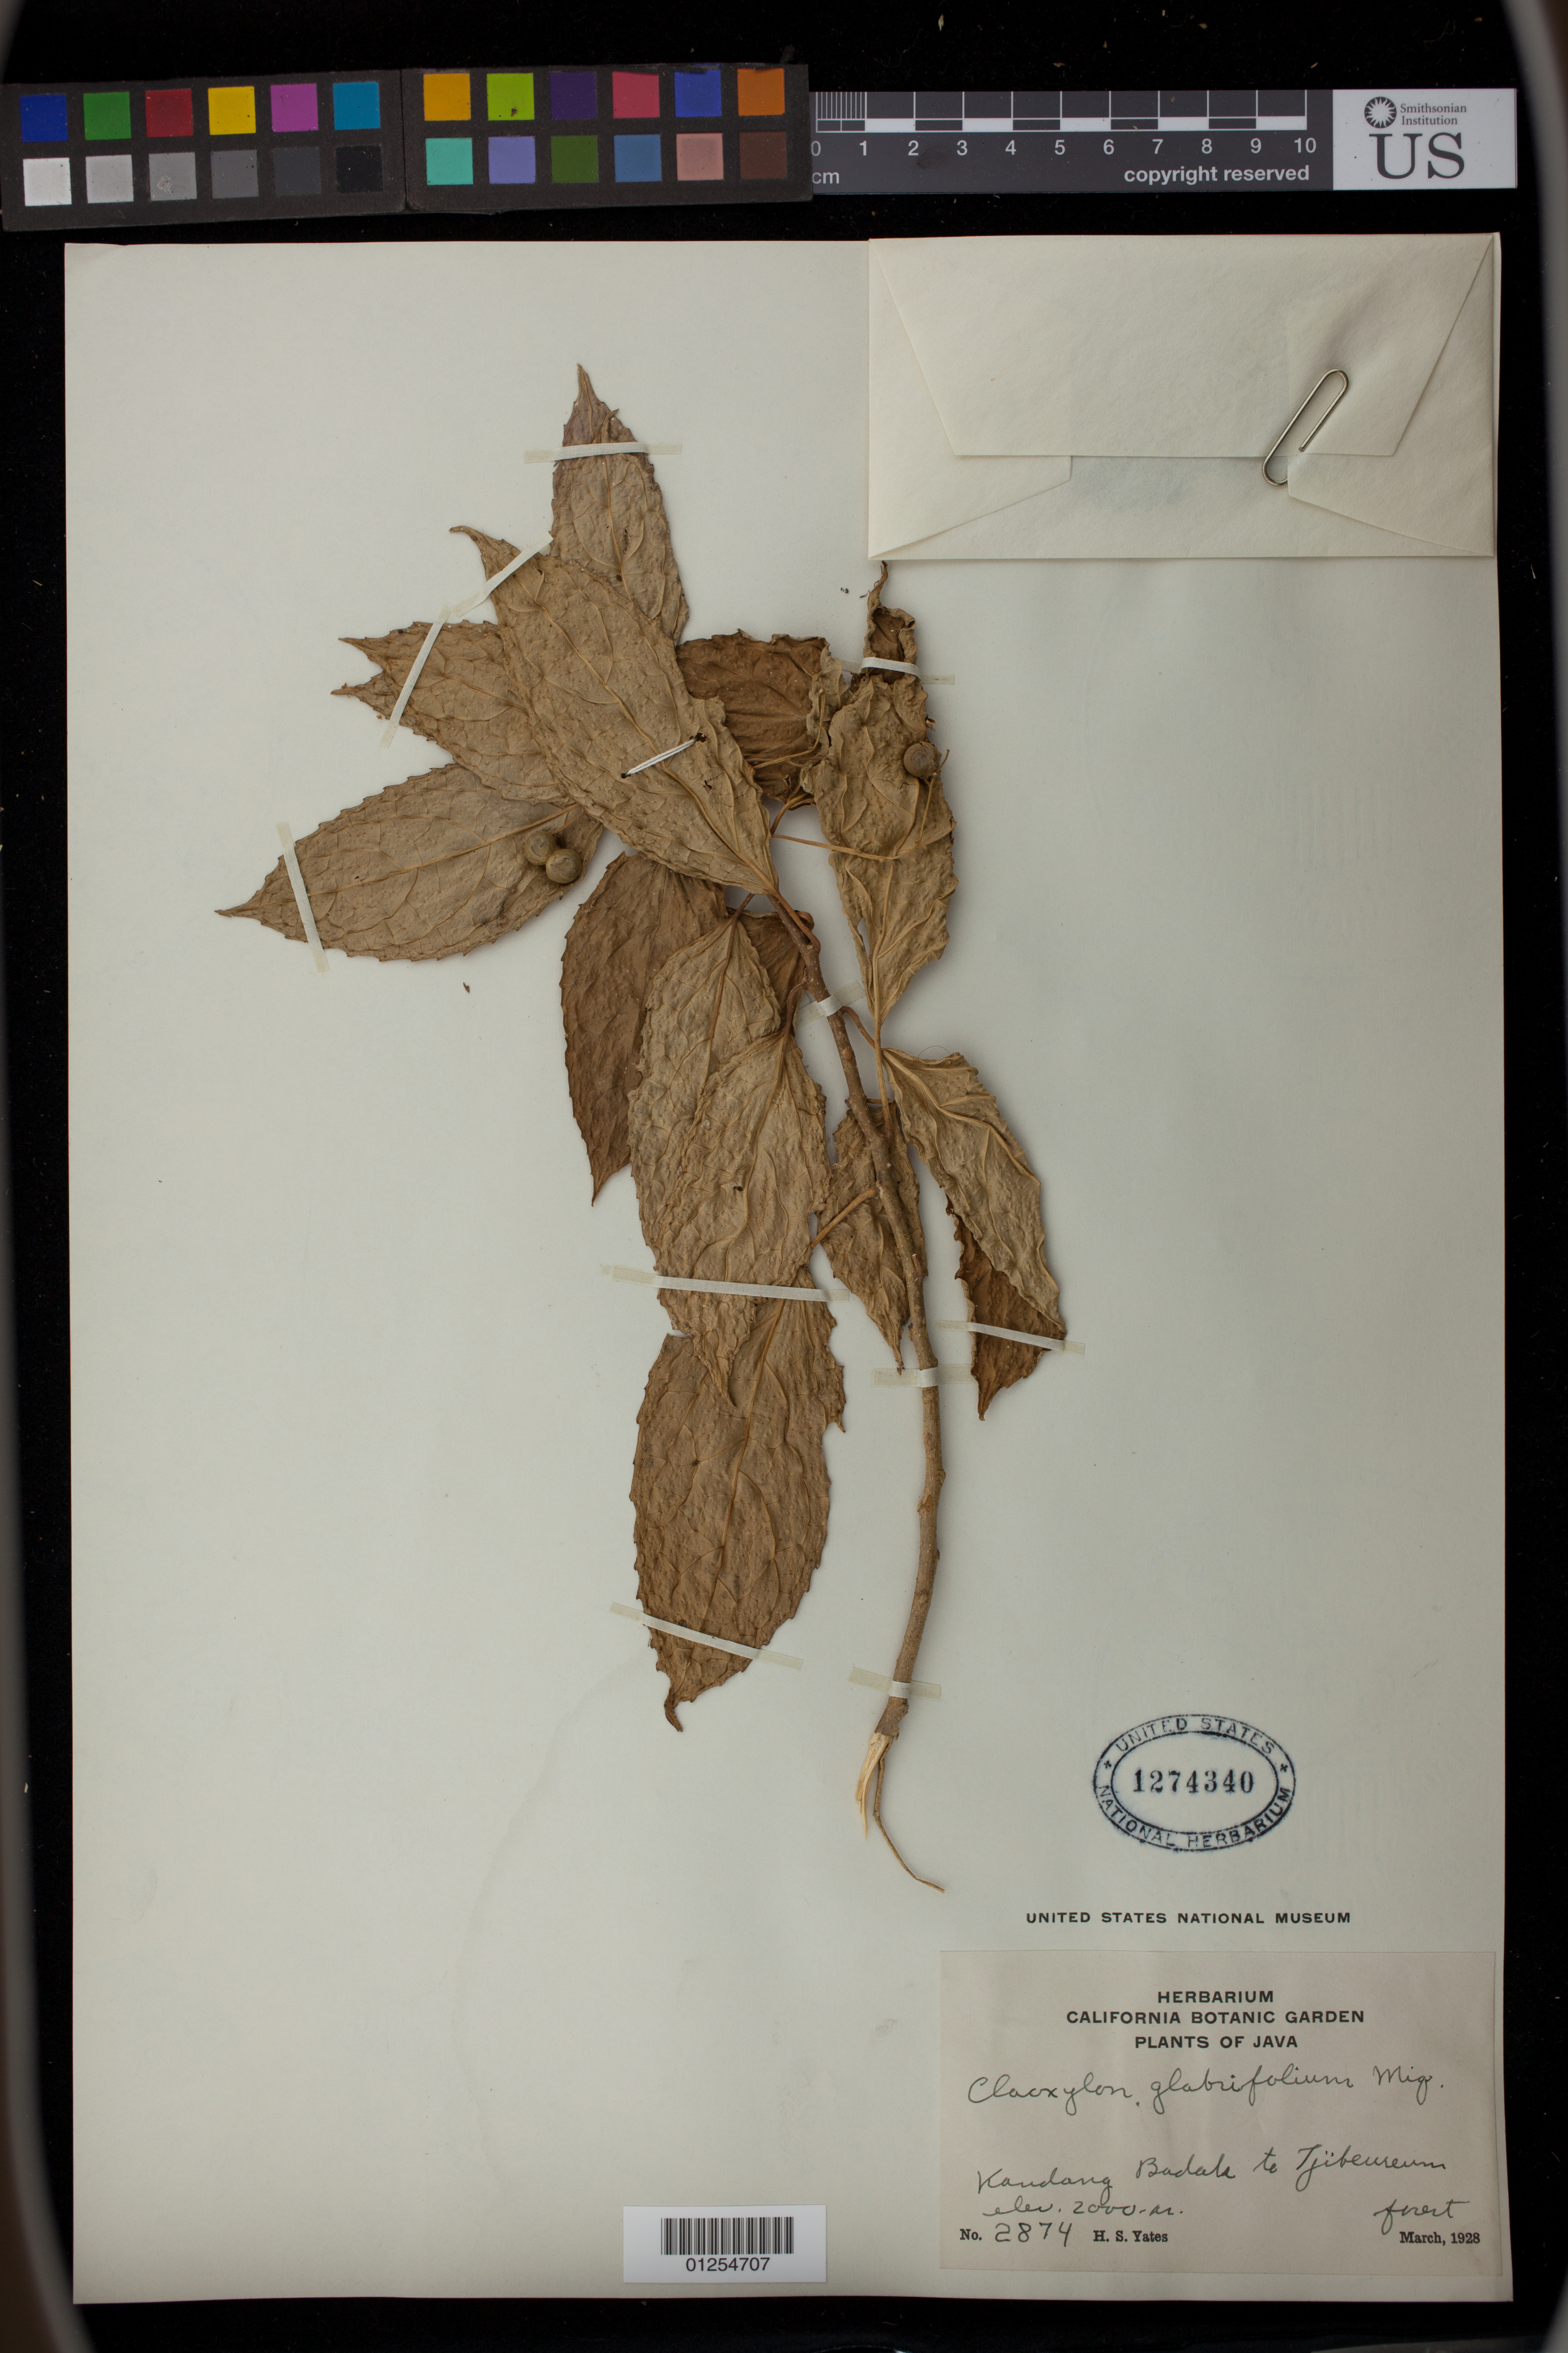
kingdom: Plantae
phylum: Tracheophyta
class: Magnoliopsida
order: Malpighiales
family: Euphorbiaceae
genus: Claoxylon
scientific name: Claoxylon glabrifolium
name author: Miq.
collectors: H. S. Yates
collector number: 2874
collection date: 1928-03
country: Indonesia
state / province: Java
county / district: Jawa Barat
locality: Kandang Badala to Tjibeureum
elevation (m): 2000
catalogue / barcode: US 1274340